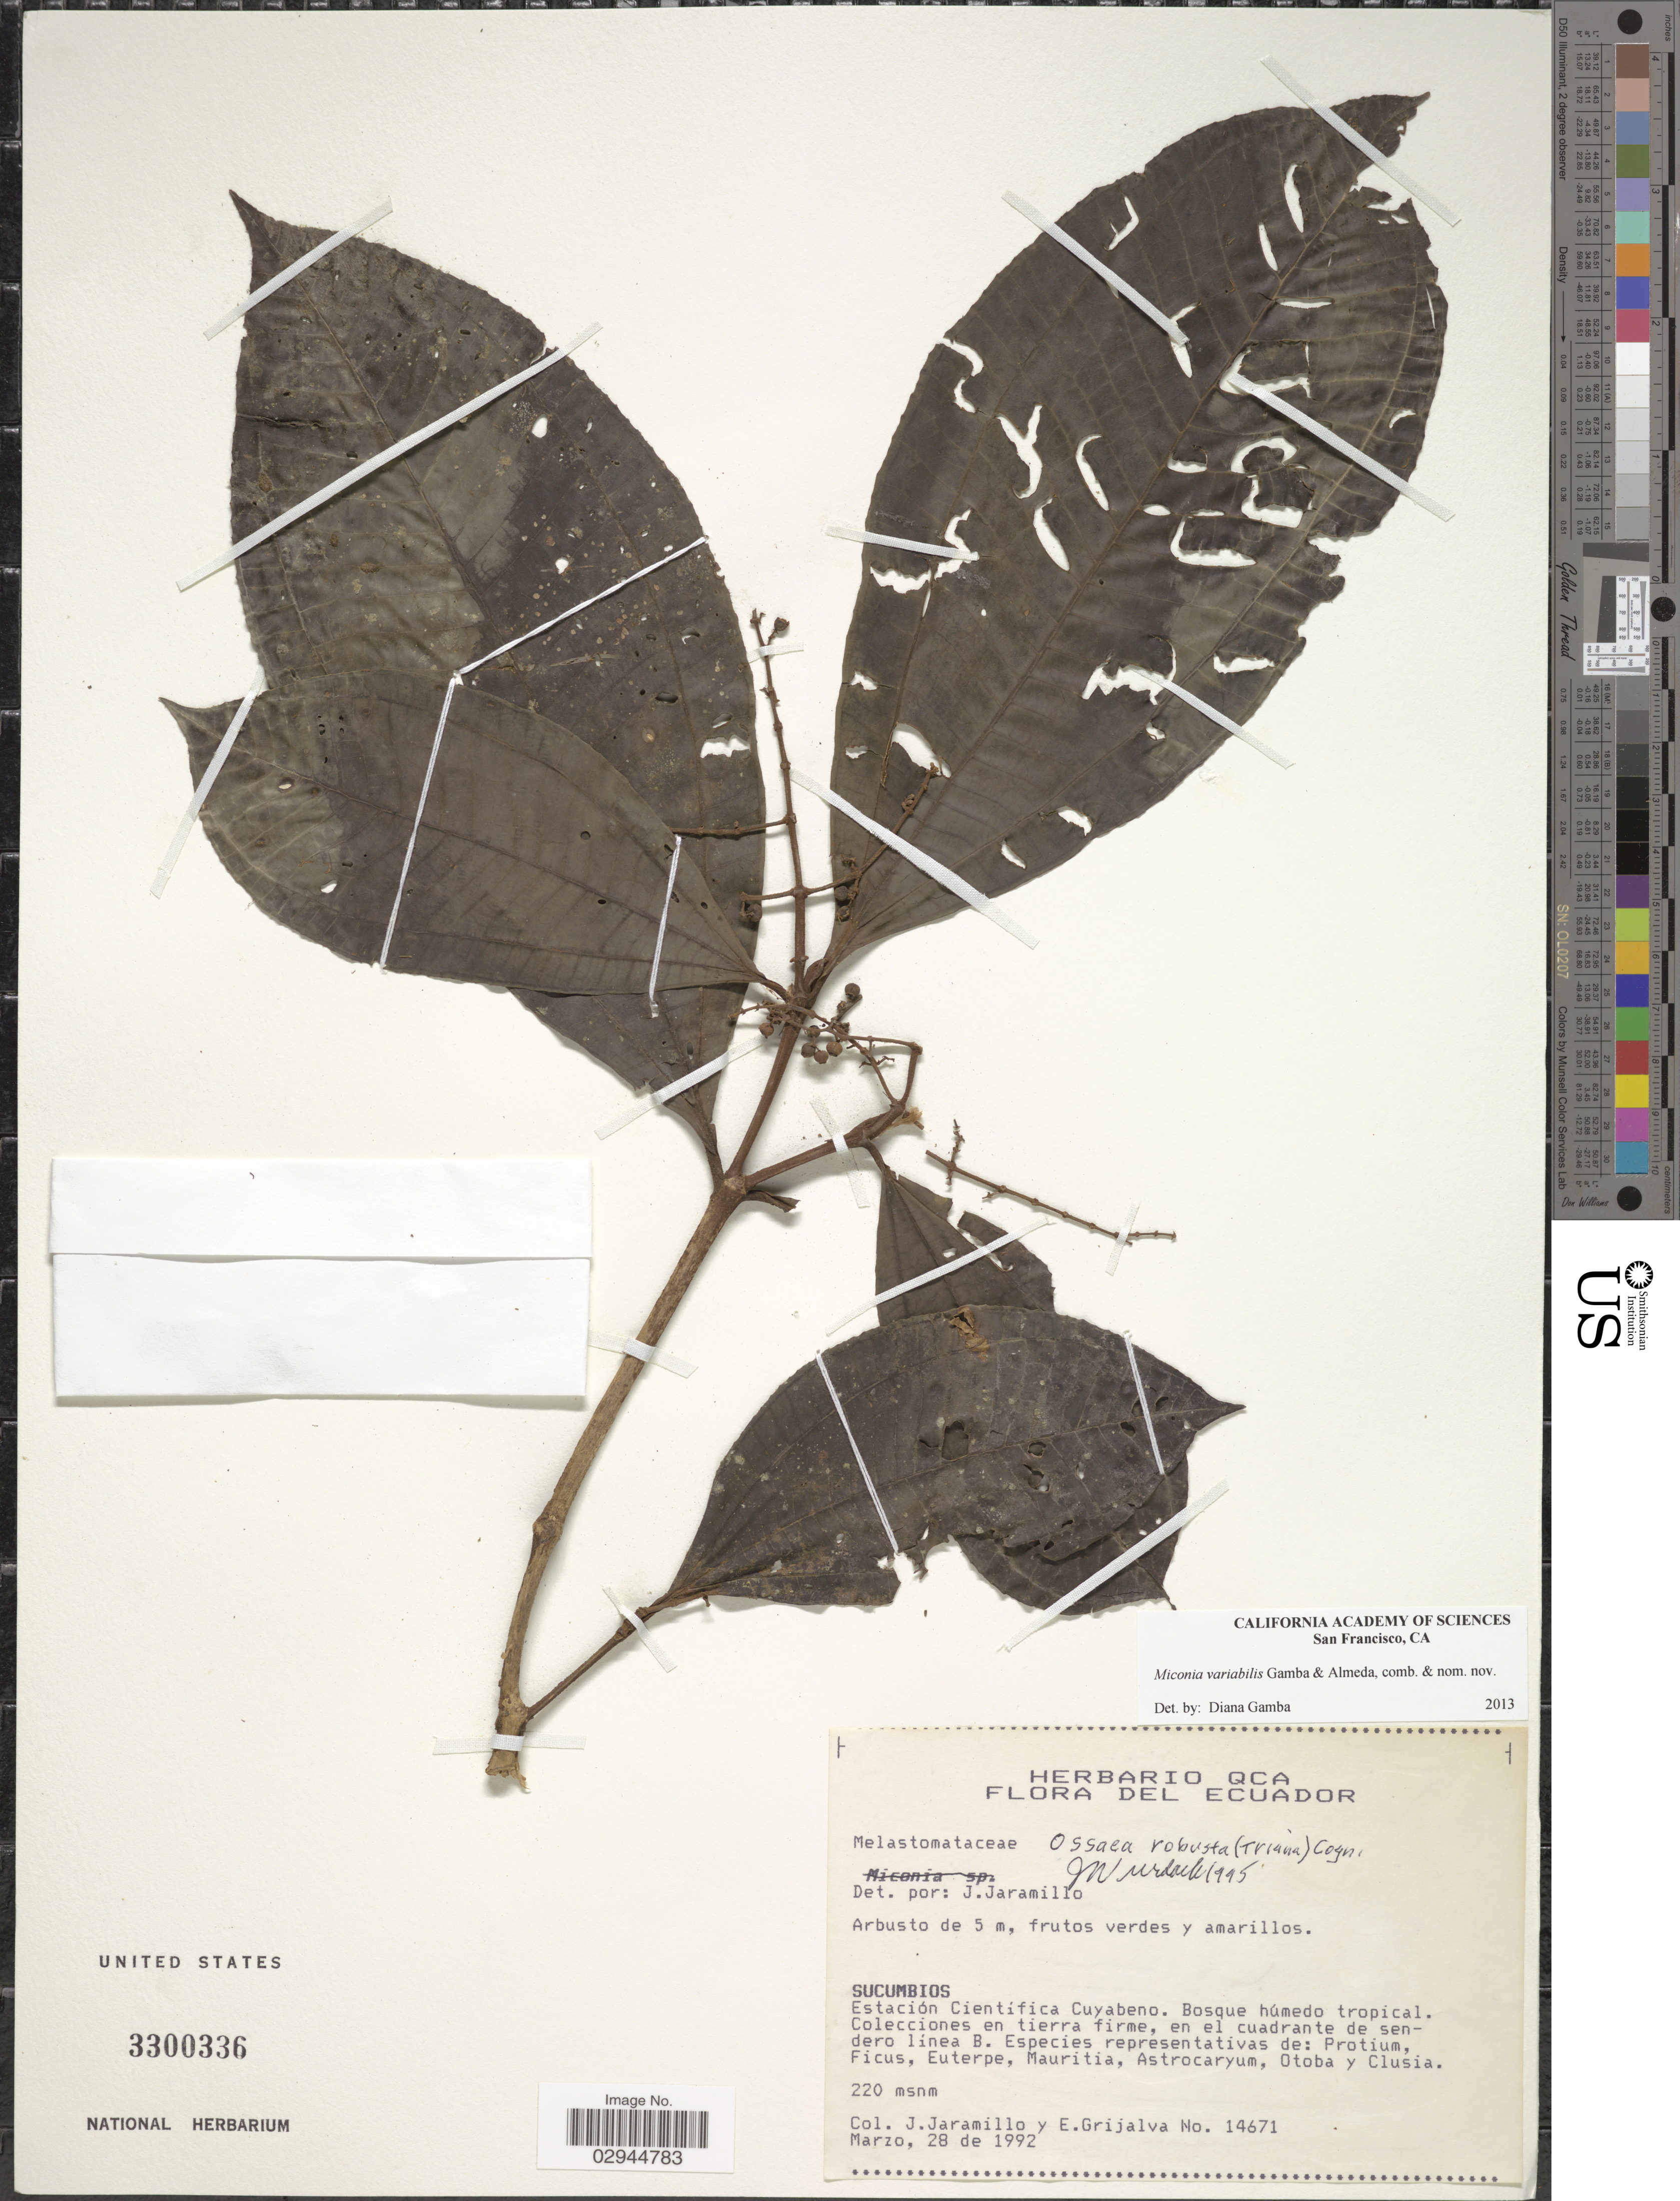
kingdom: Plantae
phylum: Tracheophyta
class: Magnoliopsida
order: Myrtales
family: Melastomataceae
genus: Miconia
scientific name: Miconia variabilis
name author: Gamba & Almeda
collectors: J. Jaramillo & E. Grijalva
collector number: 14671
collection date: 1992-03-28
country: Ecuador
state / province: Sucumbíos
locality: Estación Científica Cuyabeno.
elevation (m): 220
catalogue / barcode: US 3300336